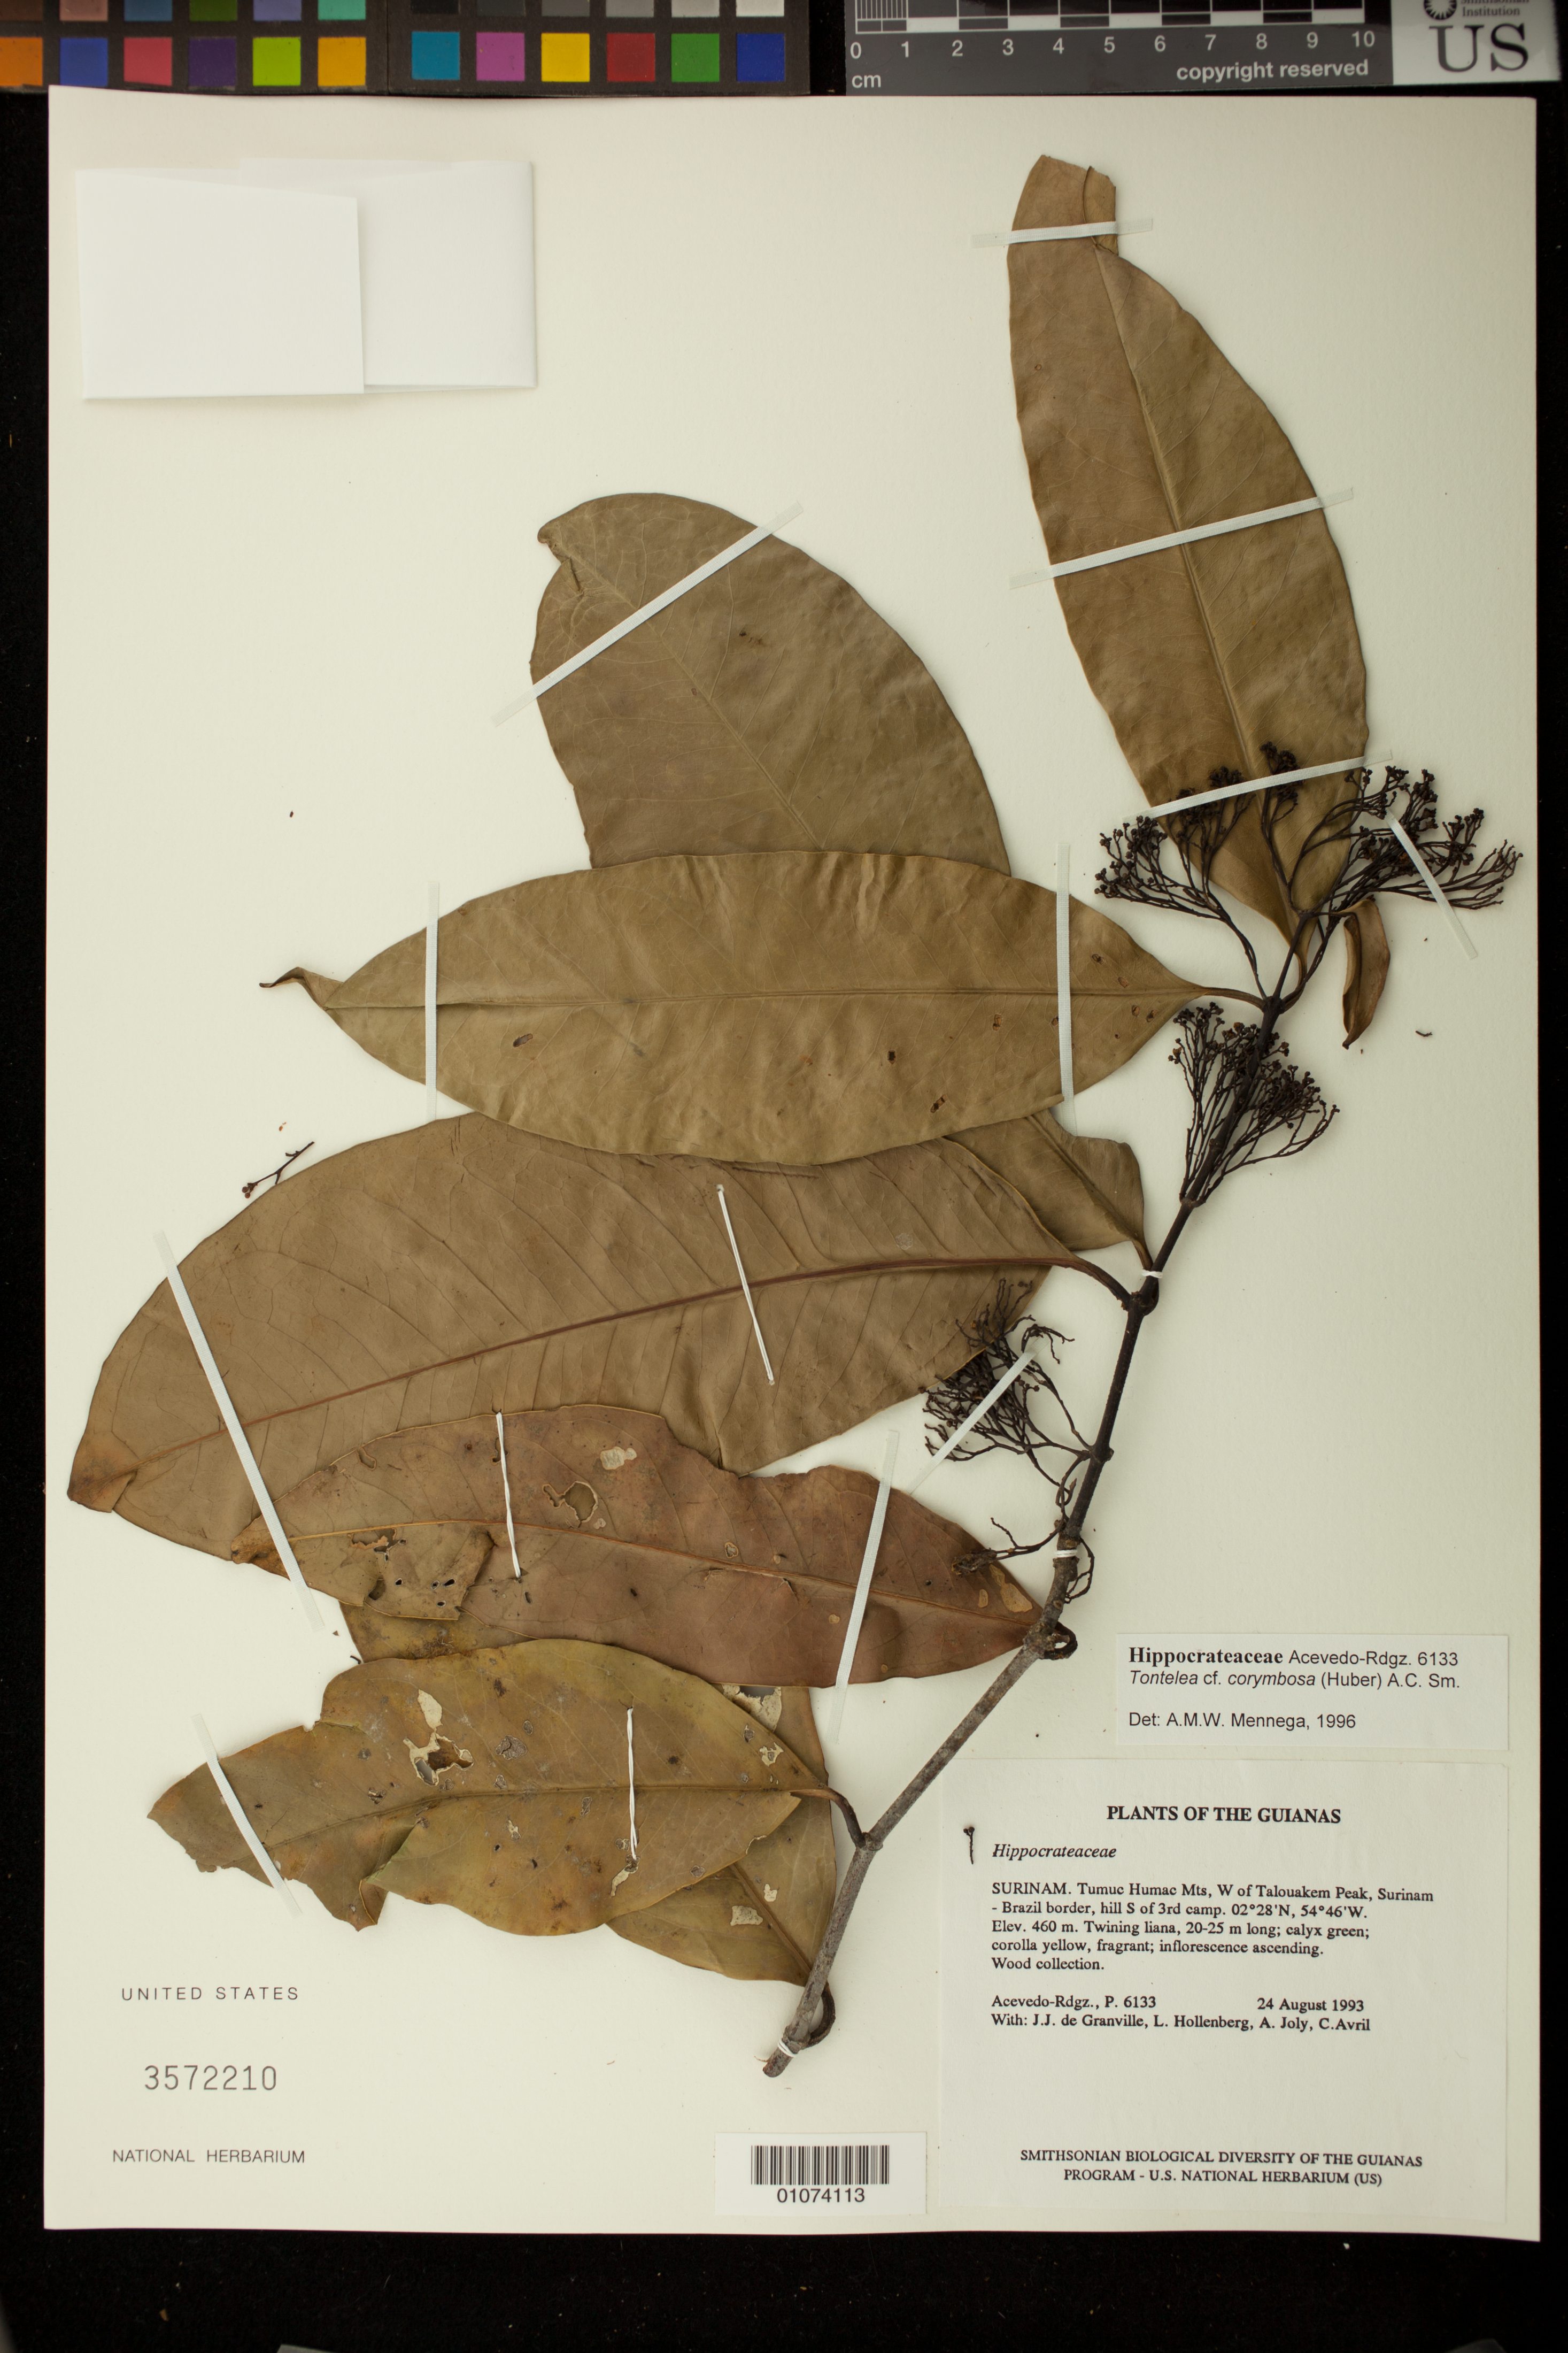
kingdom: Plantae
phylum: Tracheophyta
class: Magnoliopsida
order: Celastrales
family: Celastraceae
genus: Tontelea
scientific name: Tontelea corymbosa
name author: (Huber) A.C. Sm.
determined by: Mennega, A. M. W.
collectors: P. Acevedo-Rodr. & L. Hollenberg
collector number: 6133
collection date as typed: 24 Aug 1993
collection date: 1993-08-24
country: Suriname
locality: Tumuc Humac Mts, W of Talouakem Peak, Surinam - Brazil border, hill S of 3rd camp.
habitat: Hillside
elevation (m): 460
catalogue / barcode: US 3572210